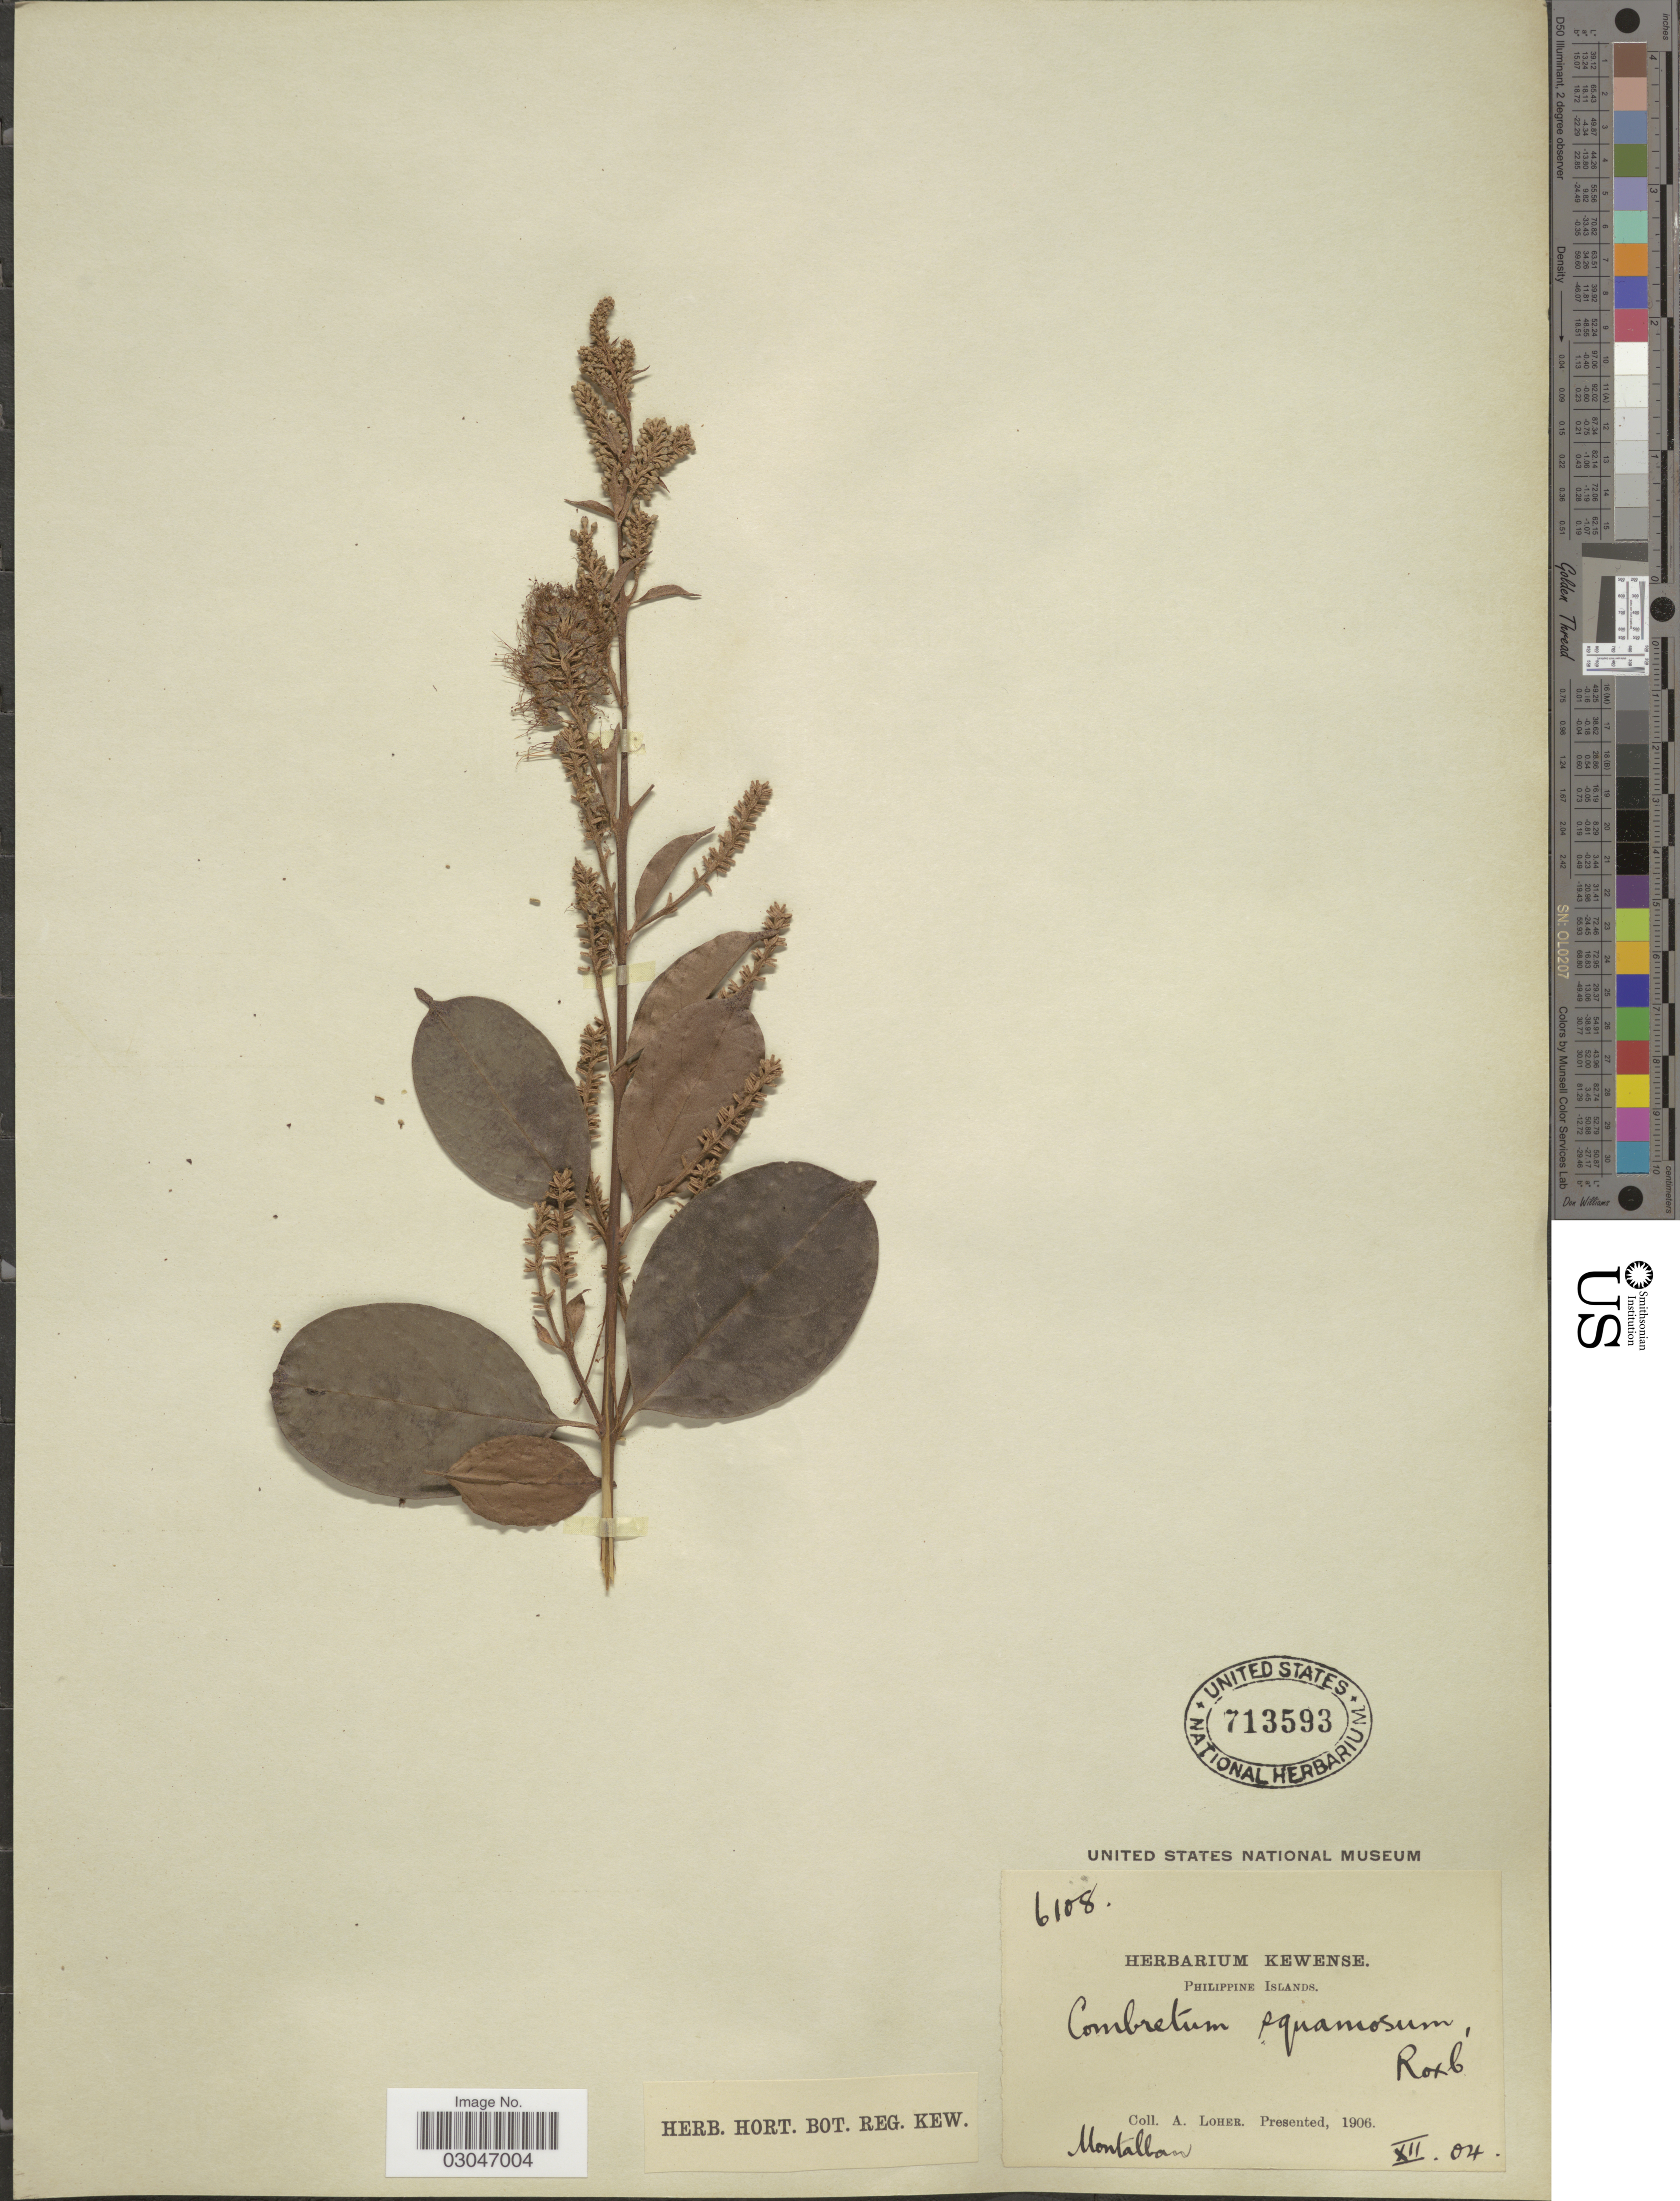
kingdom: Plantae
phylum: Tracheophyta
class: Magnoliopsida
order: Myrtales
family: Combretaceae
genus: Combretum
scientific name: Combretum squamosum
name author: Roxb.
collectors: A. Loher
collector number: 6108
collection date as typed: Transcribed d/m/y: /12/4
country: Philippines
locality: Montalban.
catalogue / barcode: US 713593